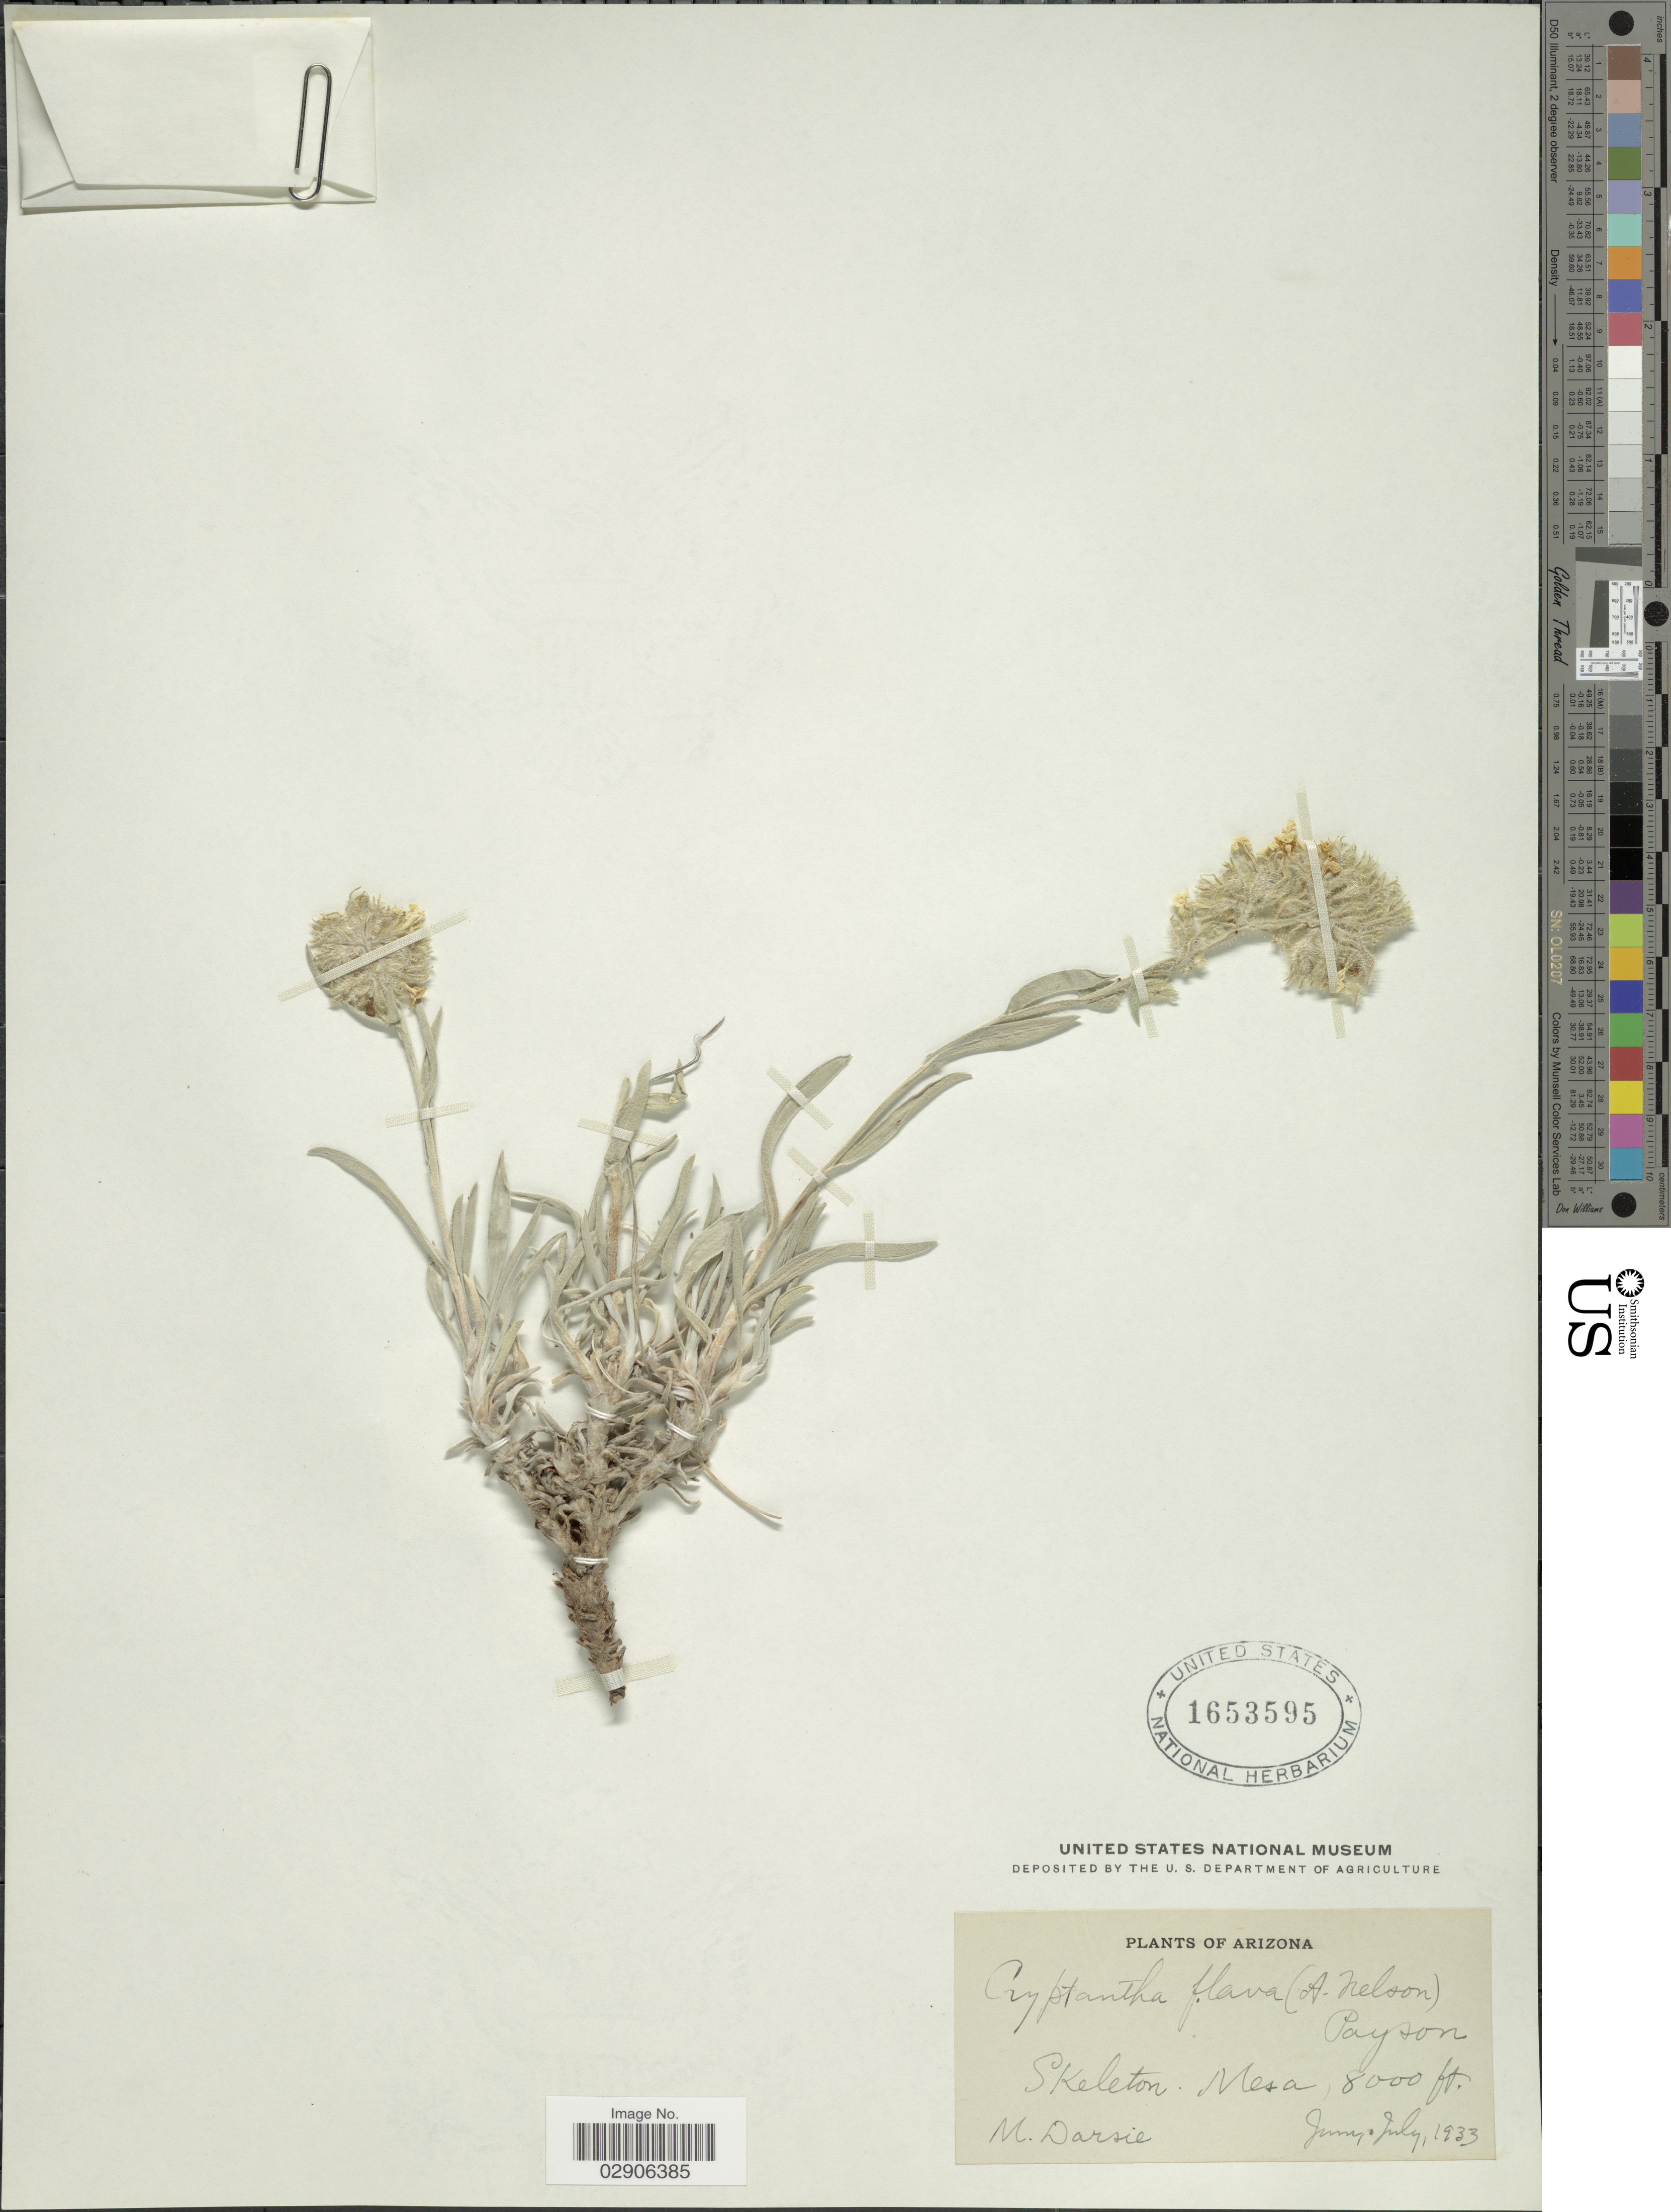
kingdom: Plantae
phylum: Tracheophyta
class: Magnoliopsida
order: Boraginales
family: Boraginaceae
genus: Oreocarya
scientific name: Oreocarya flava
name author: A. Nelson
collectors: M. Darsie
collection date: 1933-06/1933-07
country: United States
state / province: Arizona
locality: Skeleton. Mesa.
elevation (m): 2438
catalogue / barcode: US 1653595